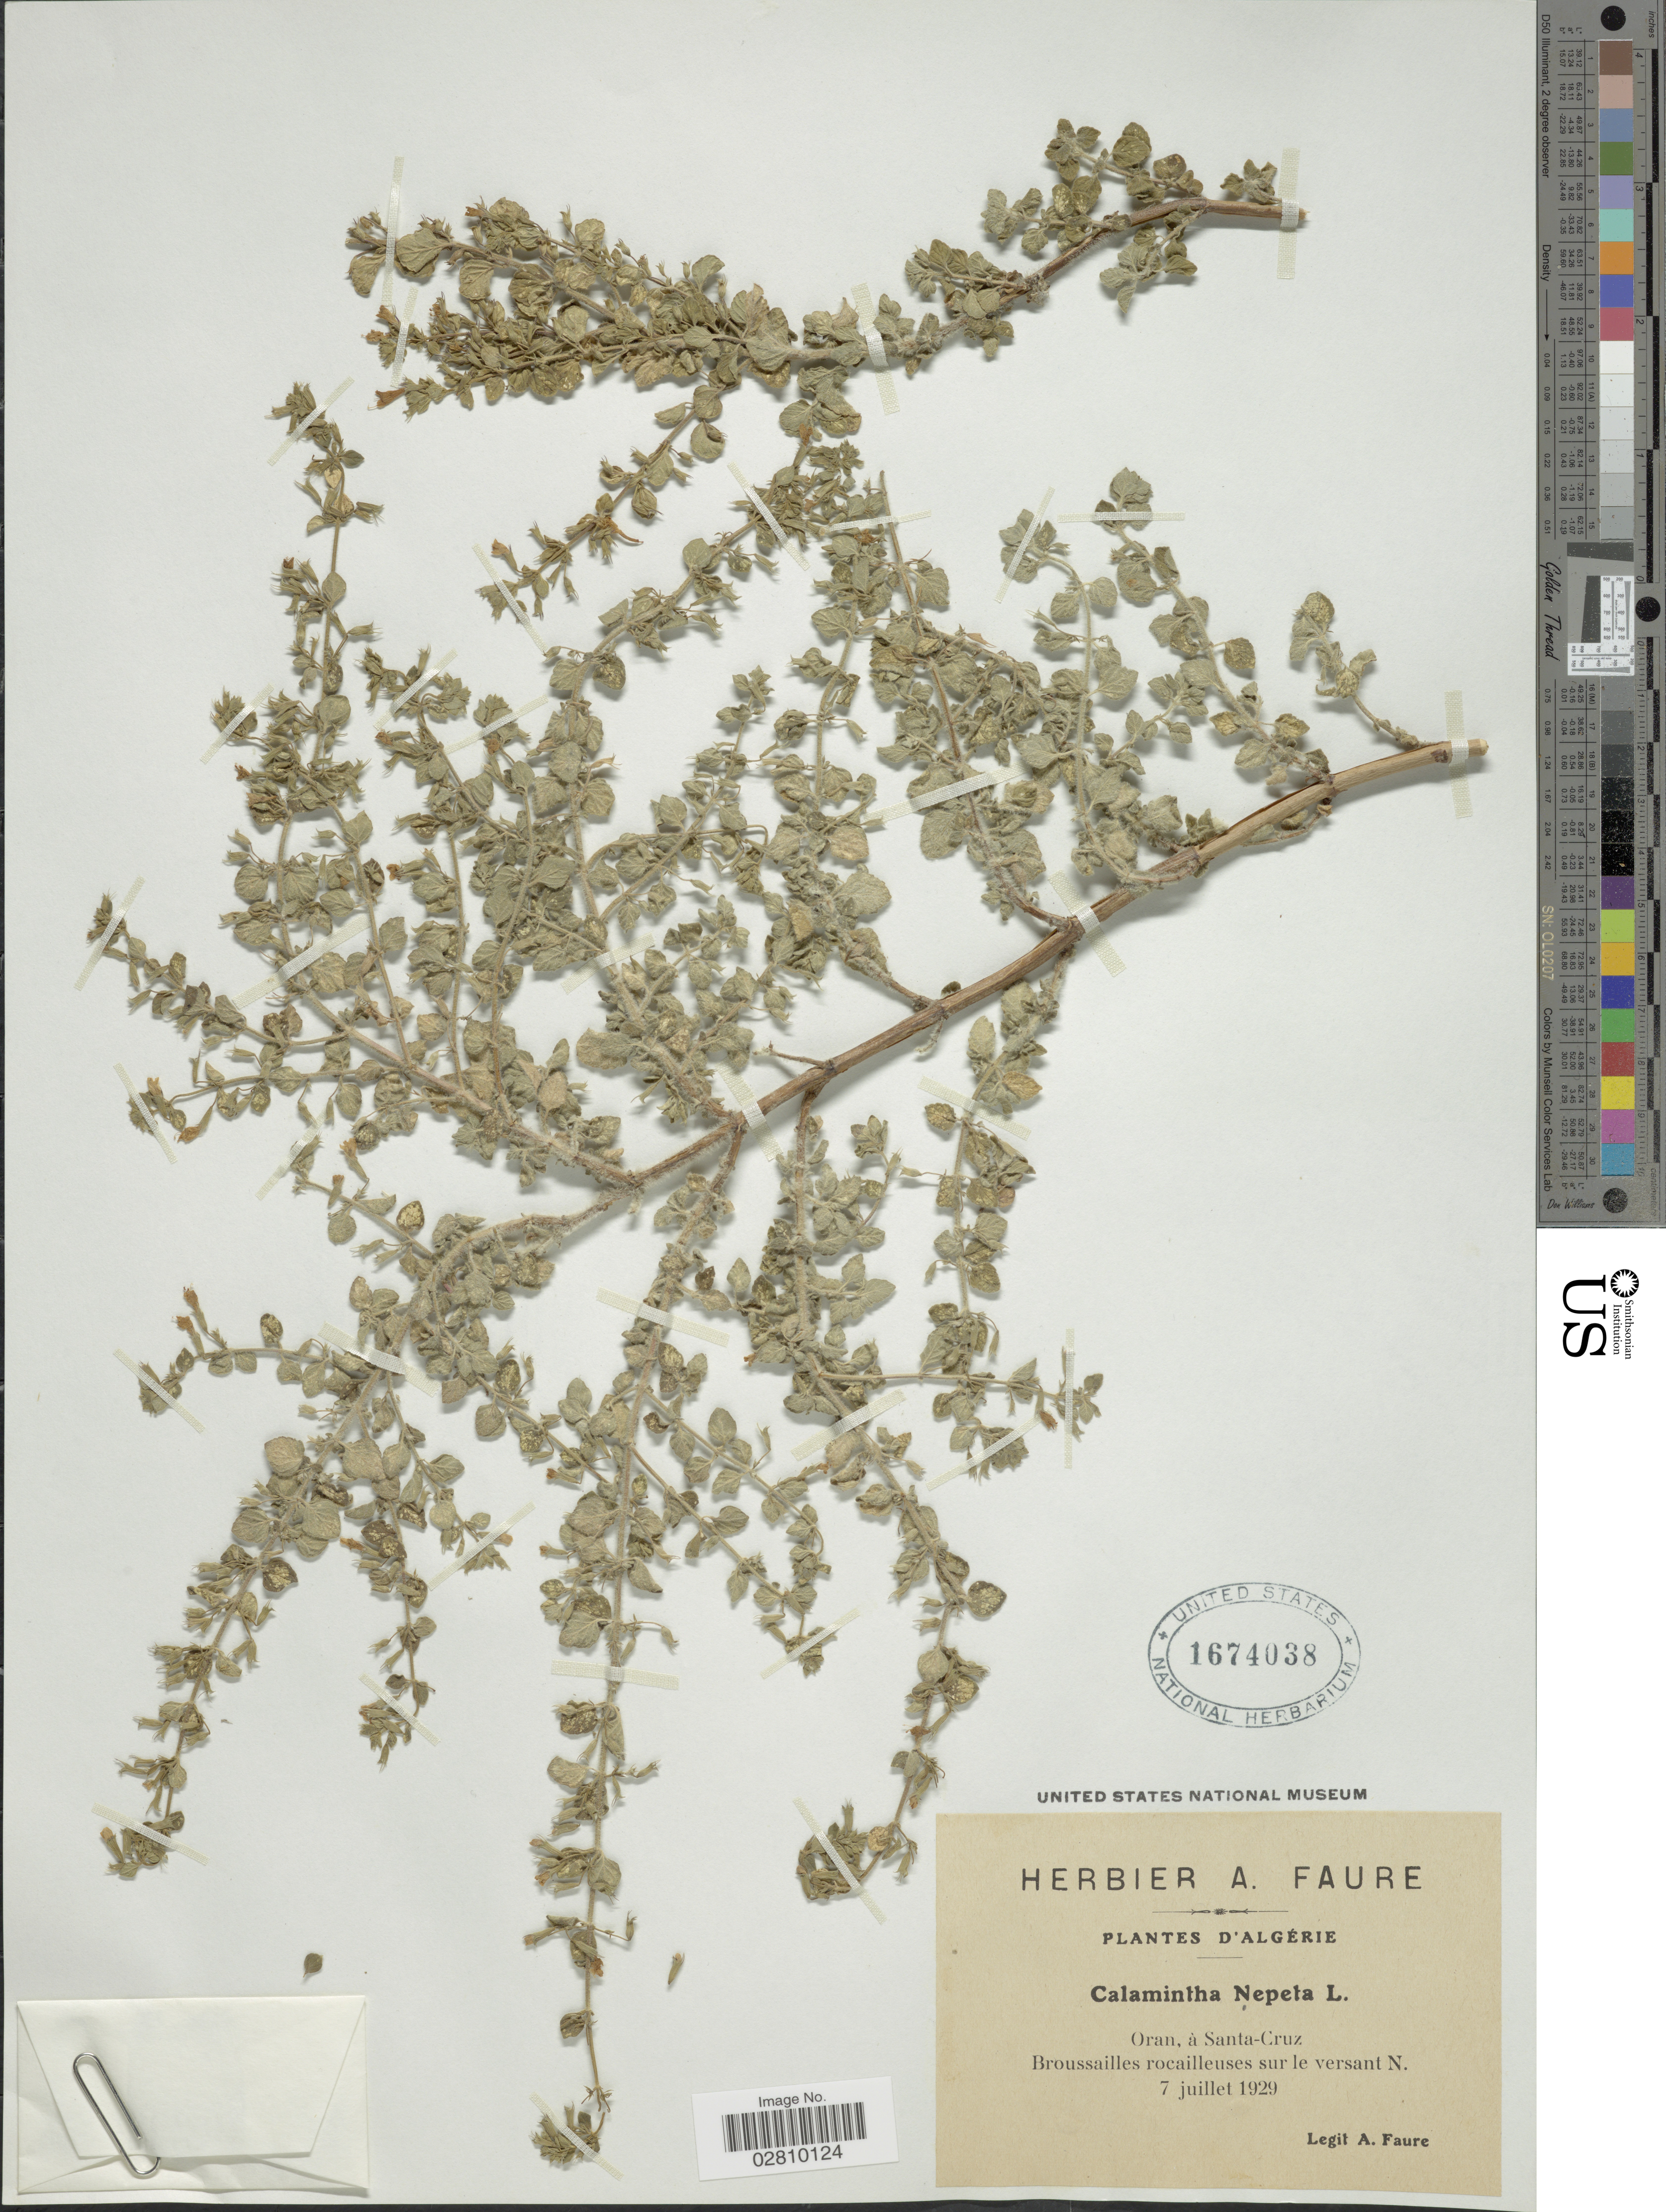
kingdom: Plantae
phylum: Tracheophyta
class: Magnoliopsida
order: Lamiales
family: Lamiaceae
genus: Clinopodium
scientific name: Clinopodium nepeta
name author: (L.) Kuntze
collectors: A. Faure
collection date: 1929-07-07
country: Algeria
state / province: Oran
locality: Oran, à Santa-Cruz. Broussailles rocailleuses sur le versant N.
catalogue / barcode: US 1674038